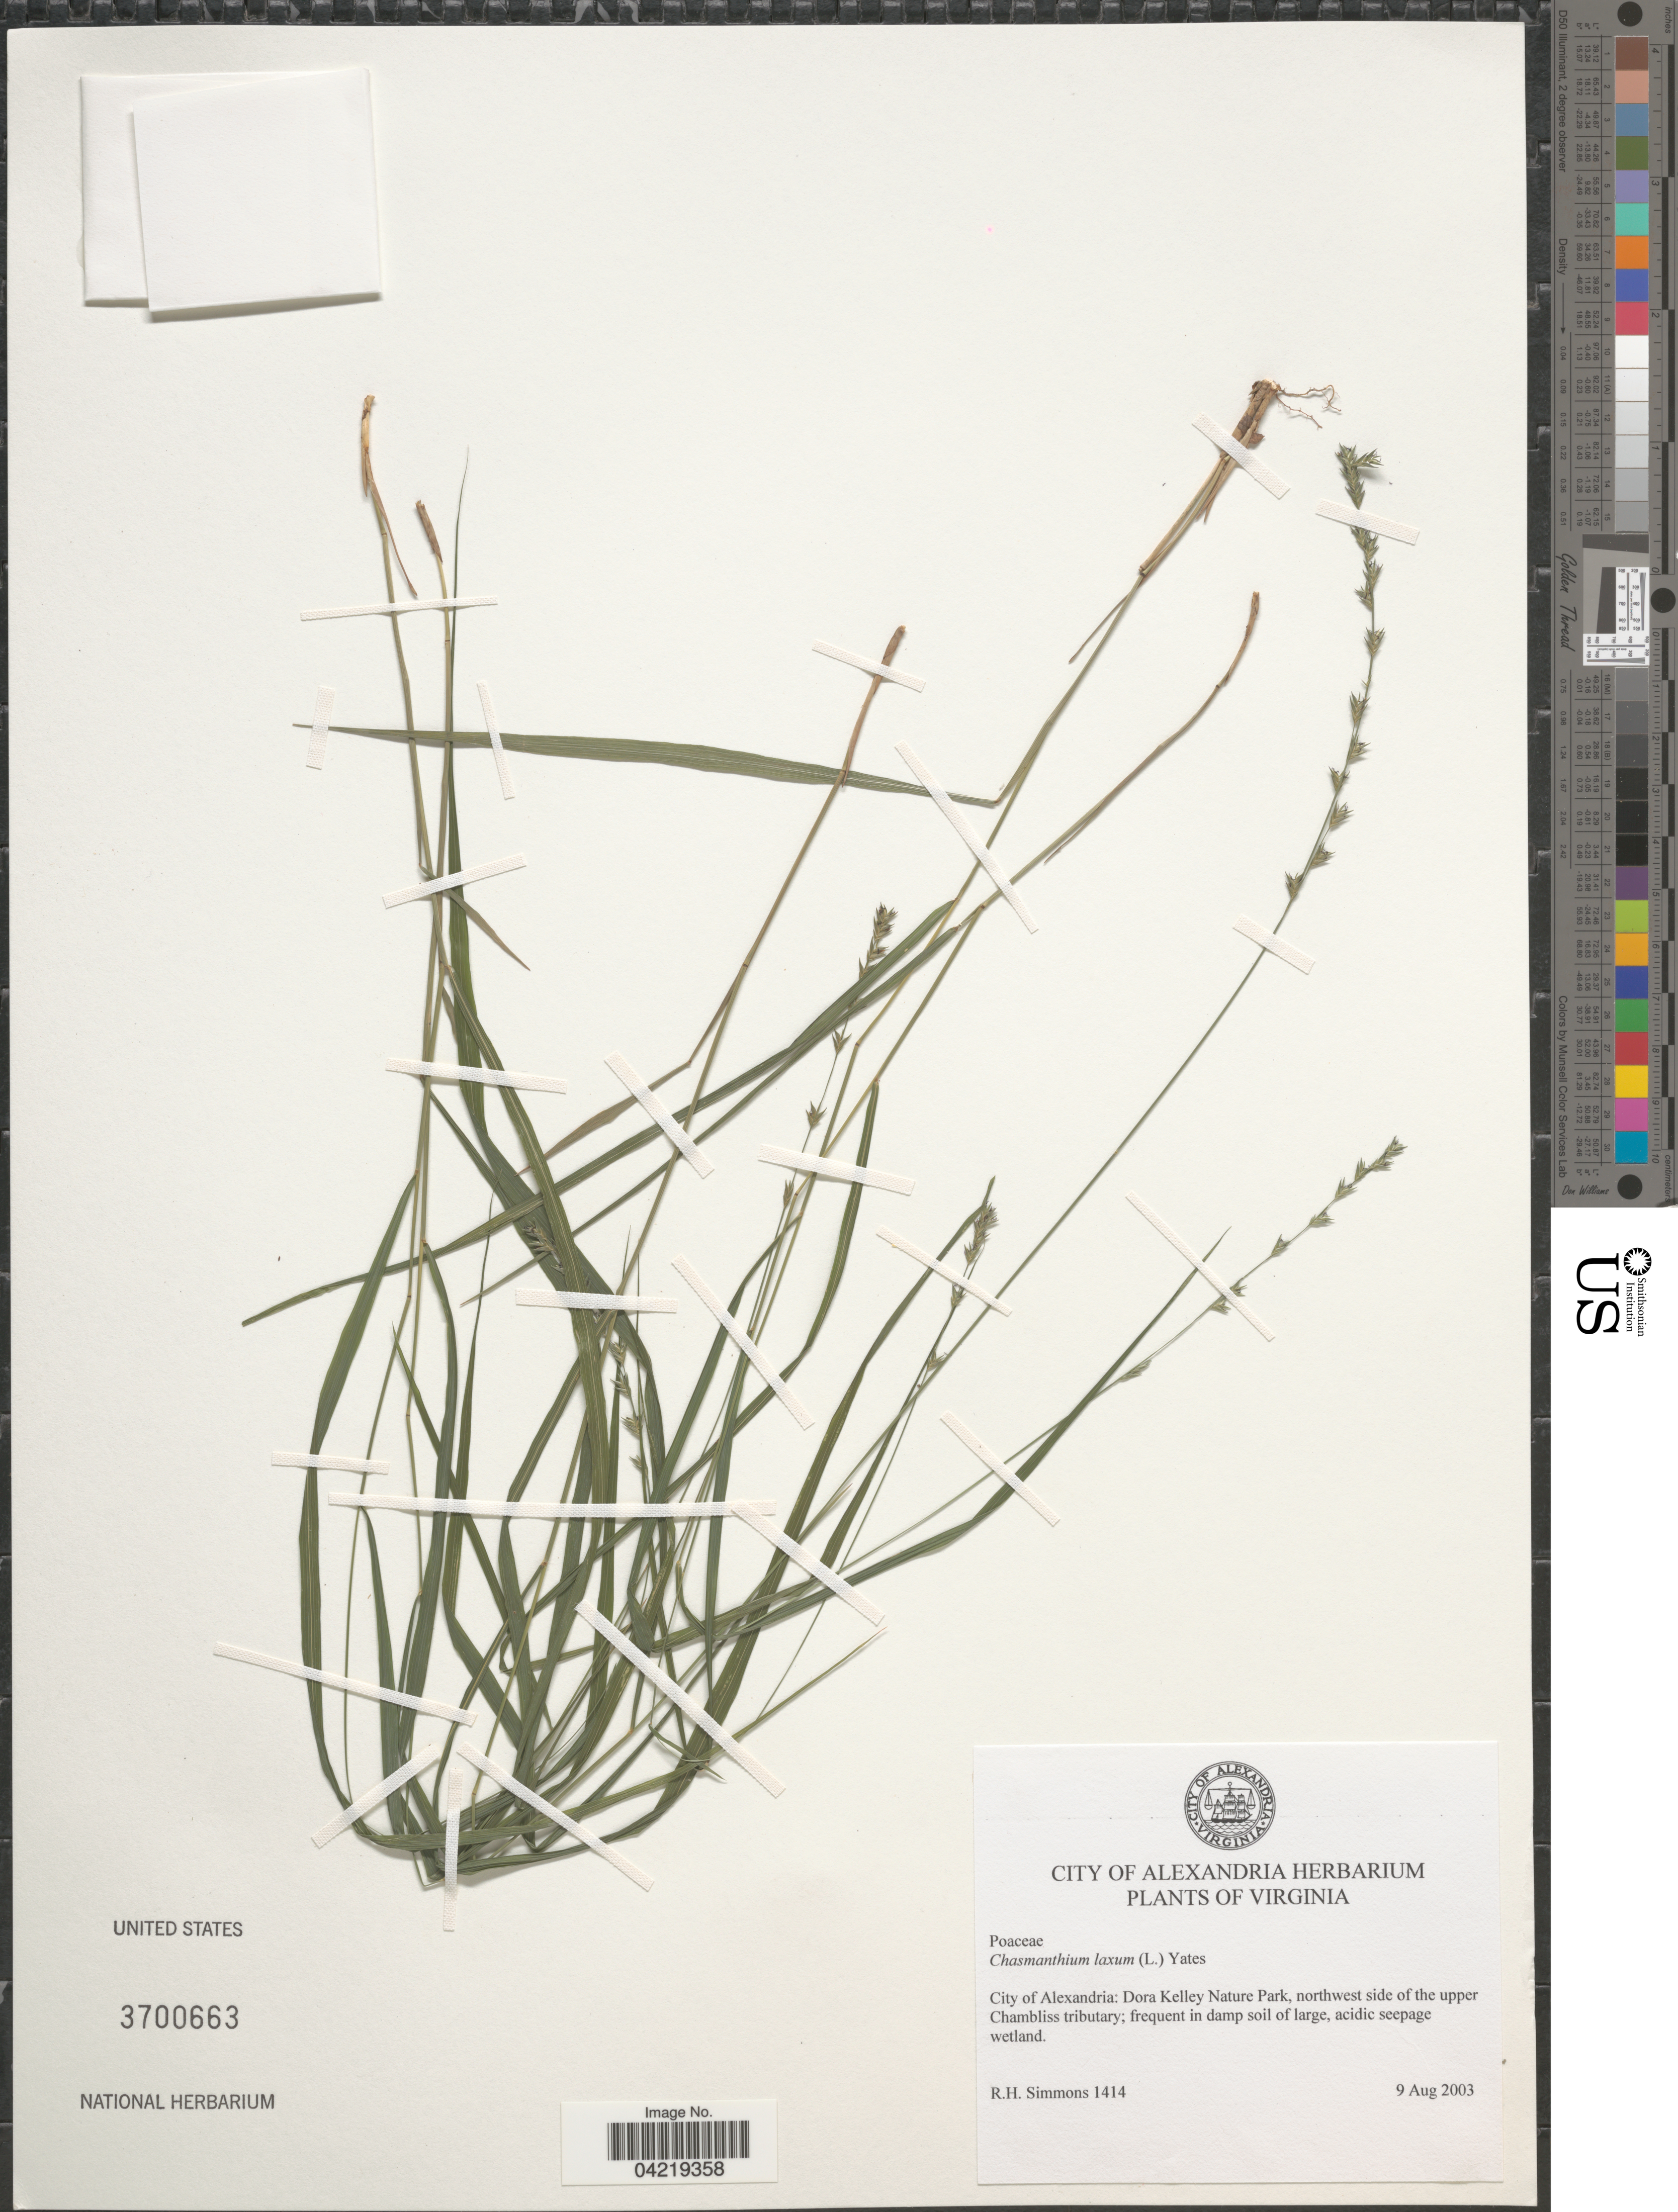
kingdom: Plantae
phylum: Tracheophyta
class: Liliopsida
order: Poales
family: Poaceae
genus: Chasmanthium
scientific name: Chasmanthium laxum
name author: (L.) H.O. Yates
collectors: R. H. Simmons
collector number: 1414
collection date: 2003-08-09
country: United States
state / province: Virginia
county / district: City of Alexandria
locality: City of Alexandria: Dora Kelley Nature Park, northwest side of the upper Chambliss tributary.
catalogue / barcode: US 3700663